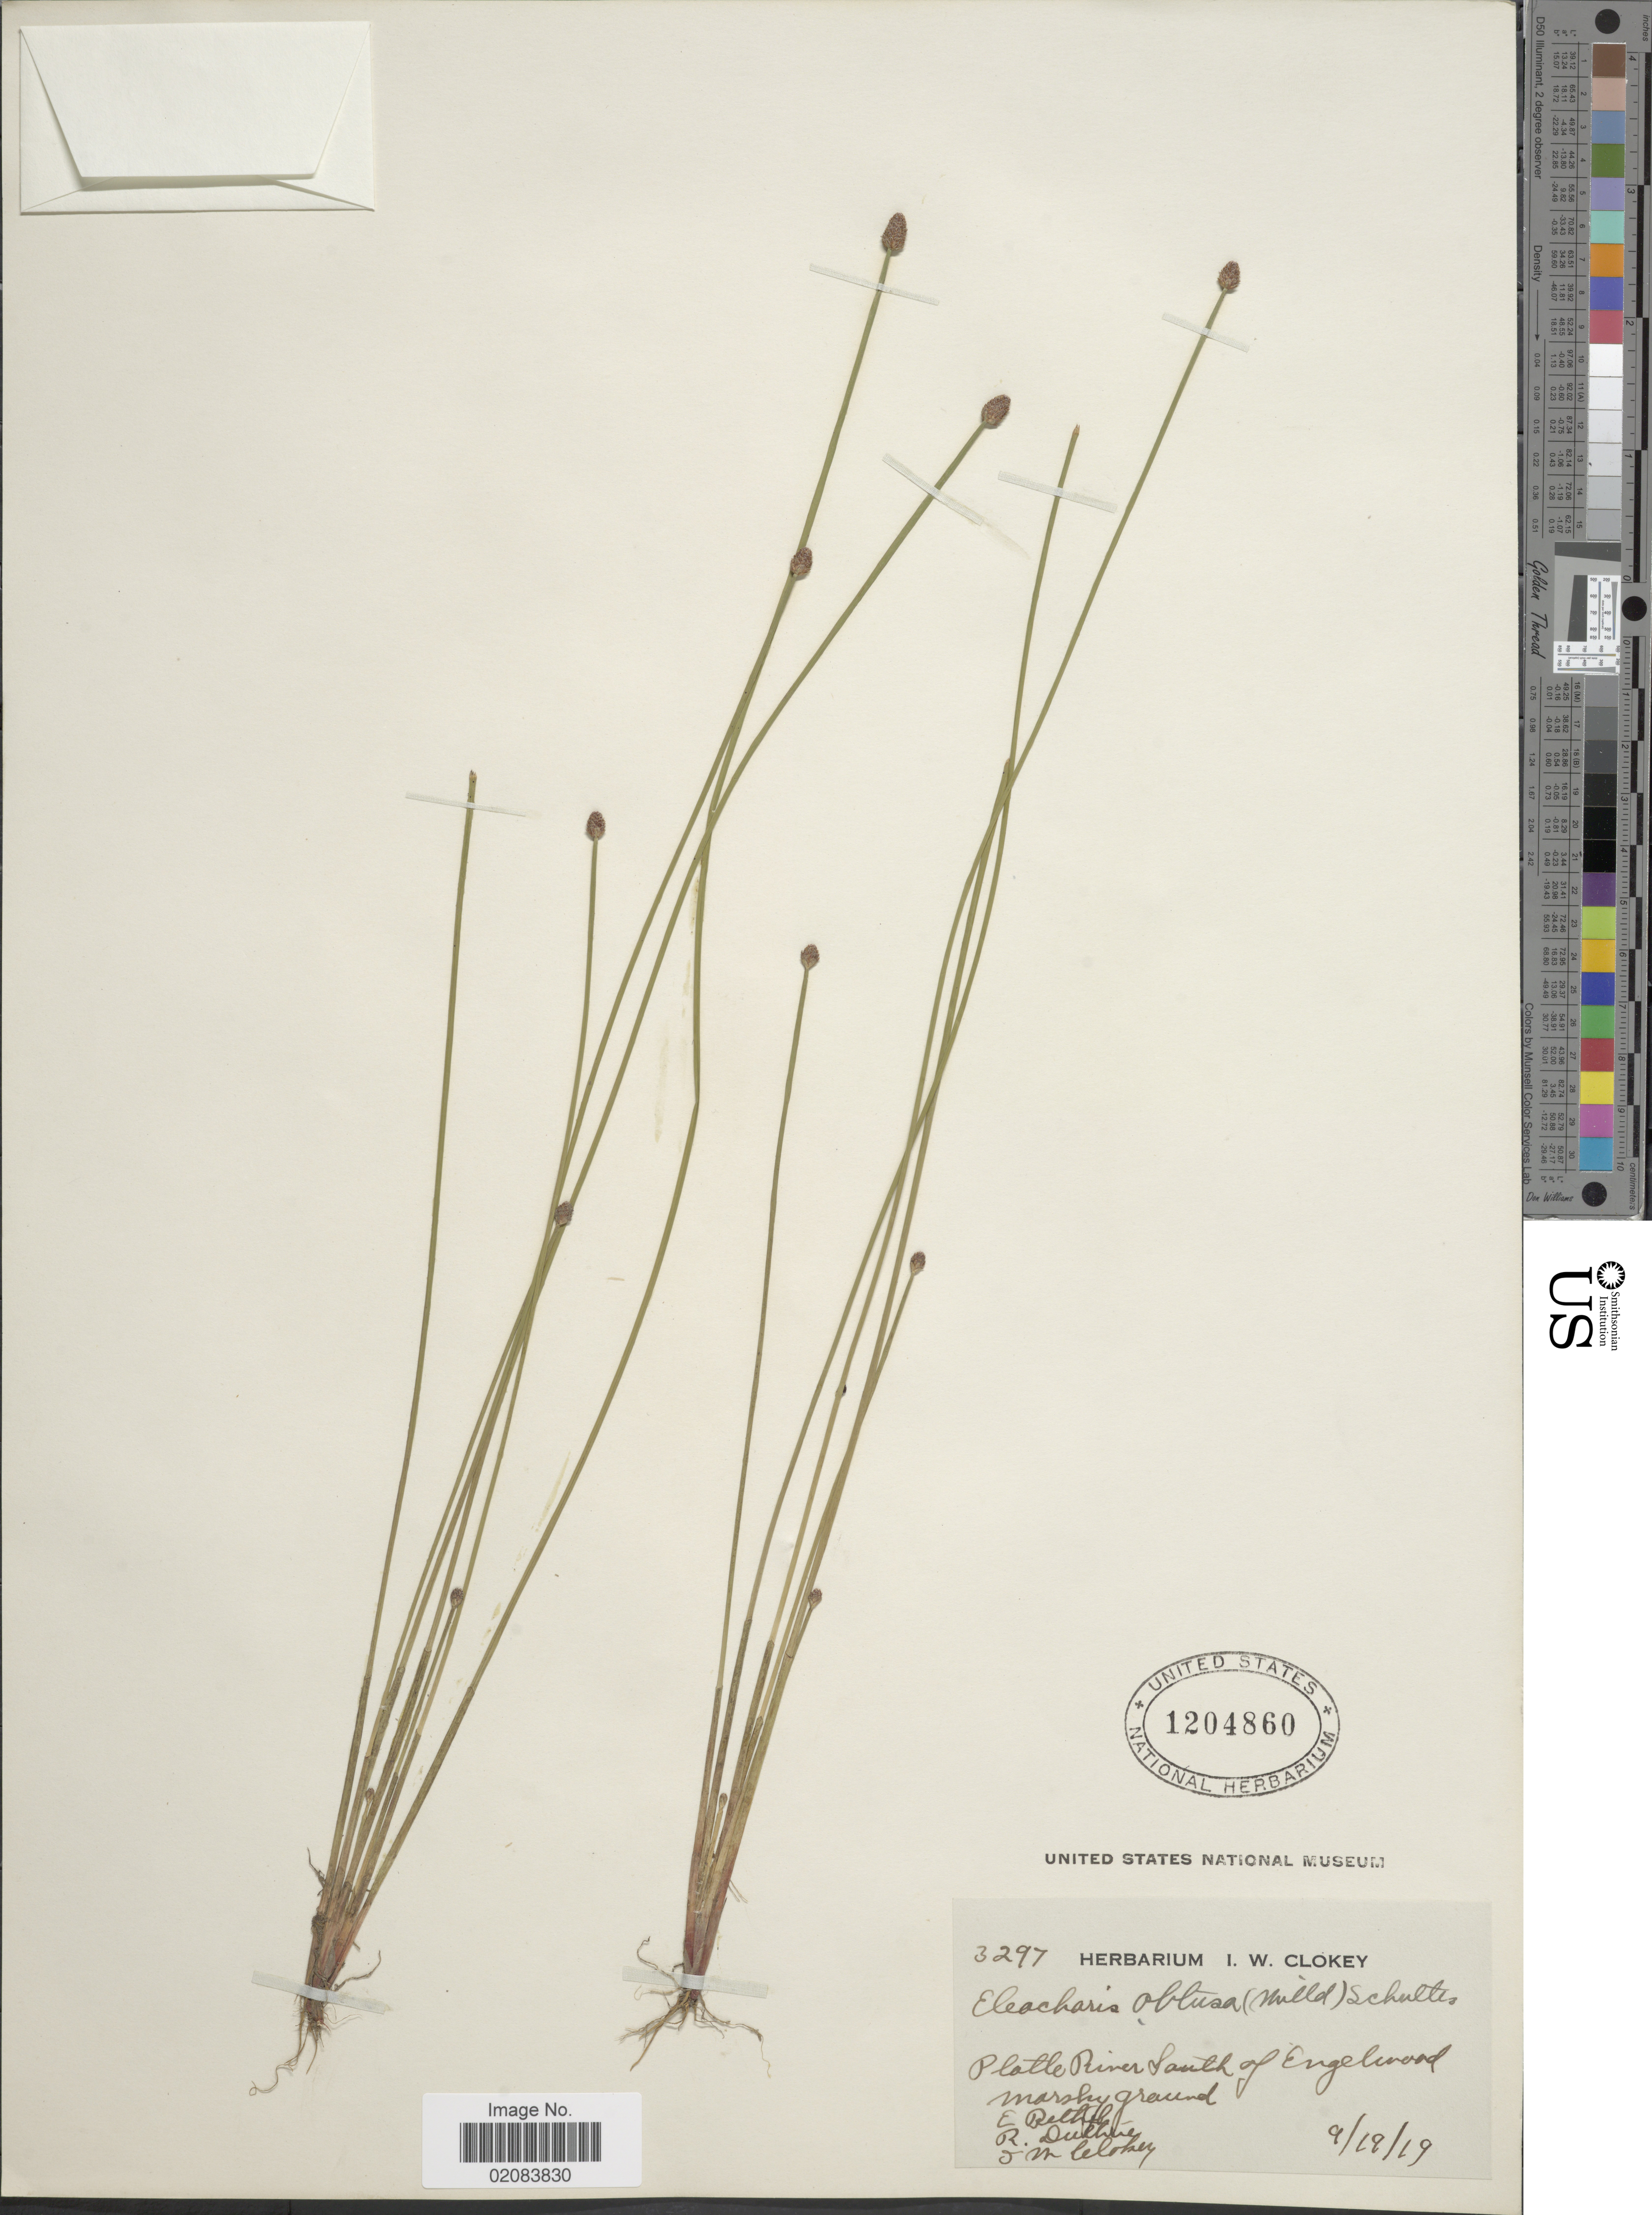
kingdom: Plantae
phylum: Tracheophyta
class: Liliopsida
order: Poales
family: Cyperaceae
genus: Eleocharis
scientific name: Eleocharis obtusa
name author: (Willd.) Schult.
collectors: E. Bethel, R. Duthie & J. Clokey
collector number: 3297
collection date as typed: Transcribed d/m/y: 19/9/19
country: United States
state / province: Nebraska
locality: Platte River South of Inglewood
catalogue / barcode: US 1204860